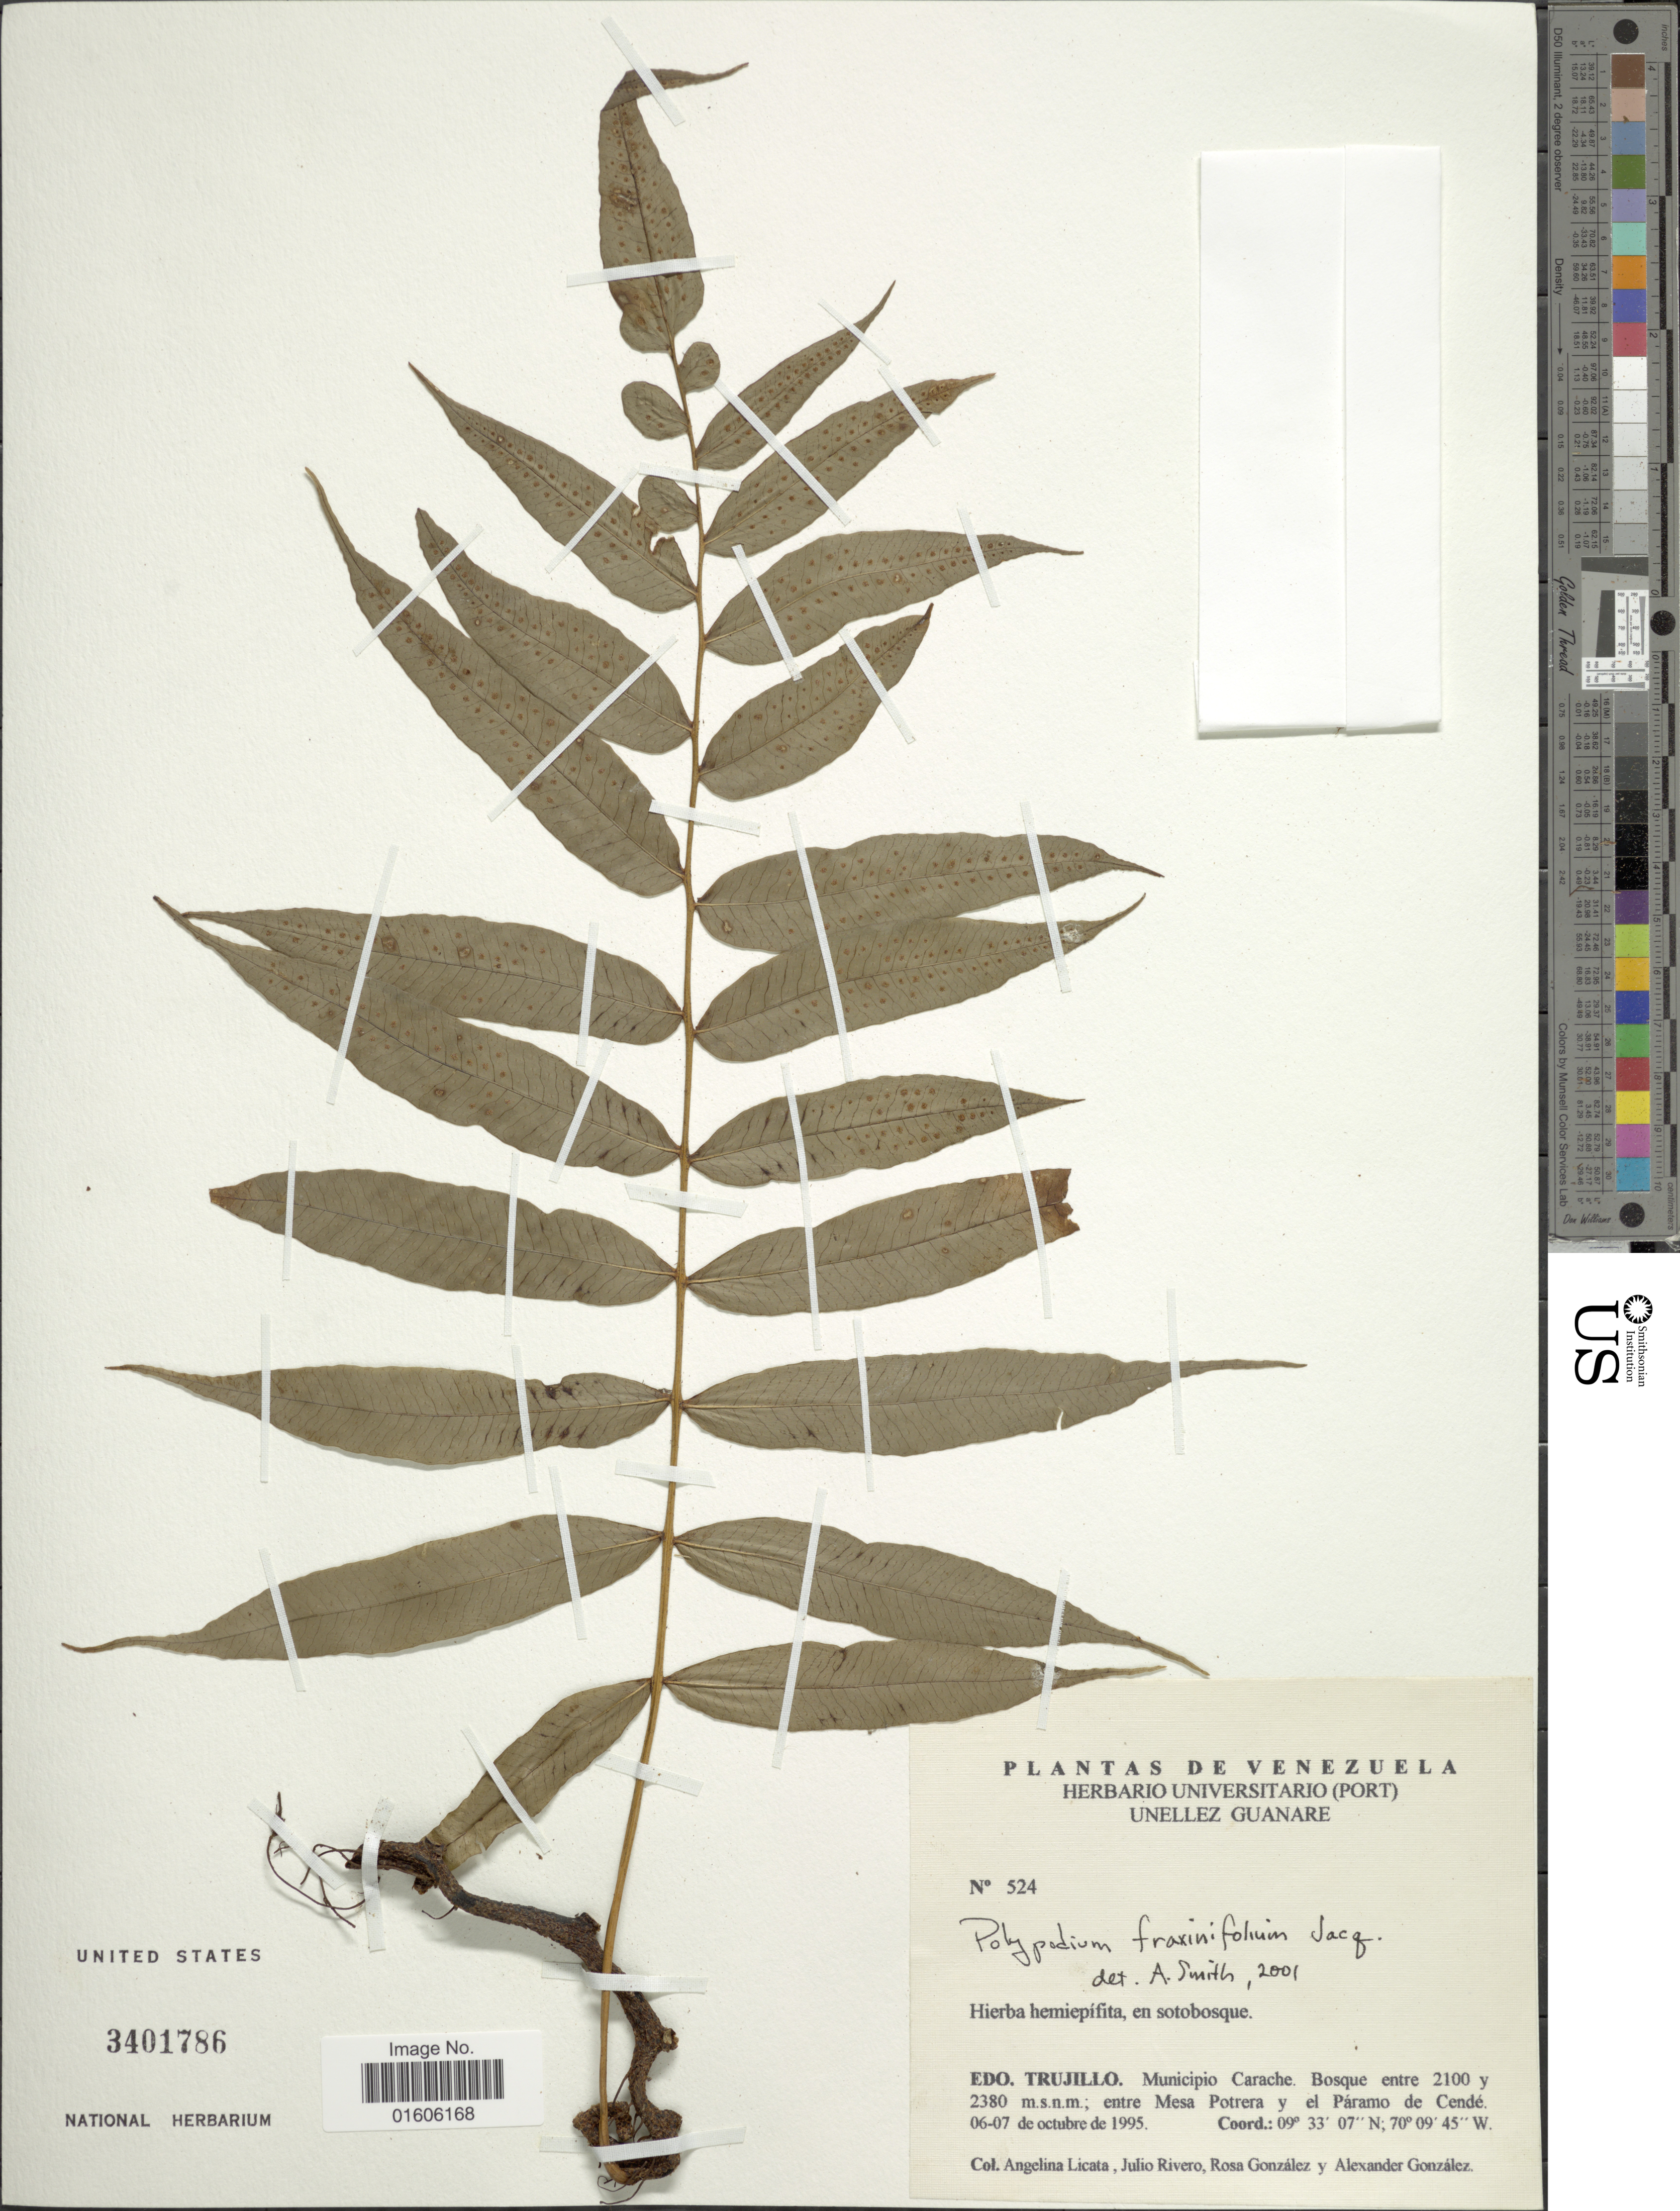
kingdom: Plantae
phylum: Tracheophyta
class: Polypodiopsida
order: Polypodiales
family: Polypodiaceae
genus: Serpocaulon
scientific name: Serpocaulon fraxinifolium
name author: (Jacq.) A.R. Sm.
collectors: A. Licata, J. Rivero, R. Gonzalez & A. C. González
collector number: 524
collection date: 1995-10-06/1995-10-07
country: Venezuela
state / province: Trujillo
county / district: Carache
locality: Entre Mesa Potrera y el Páramo de Cendé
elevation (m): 2100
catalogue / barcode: US 2401786